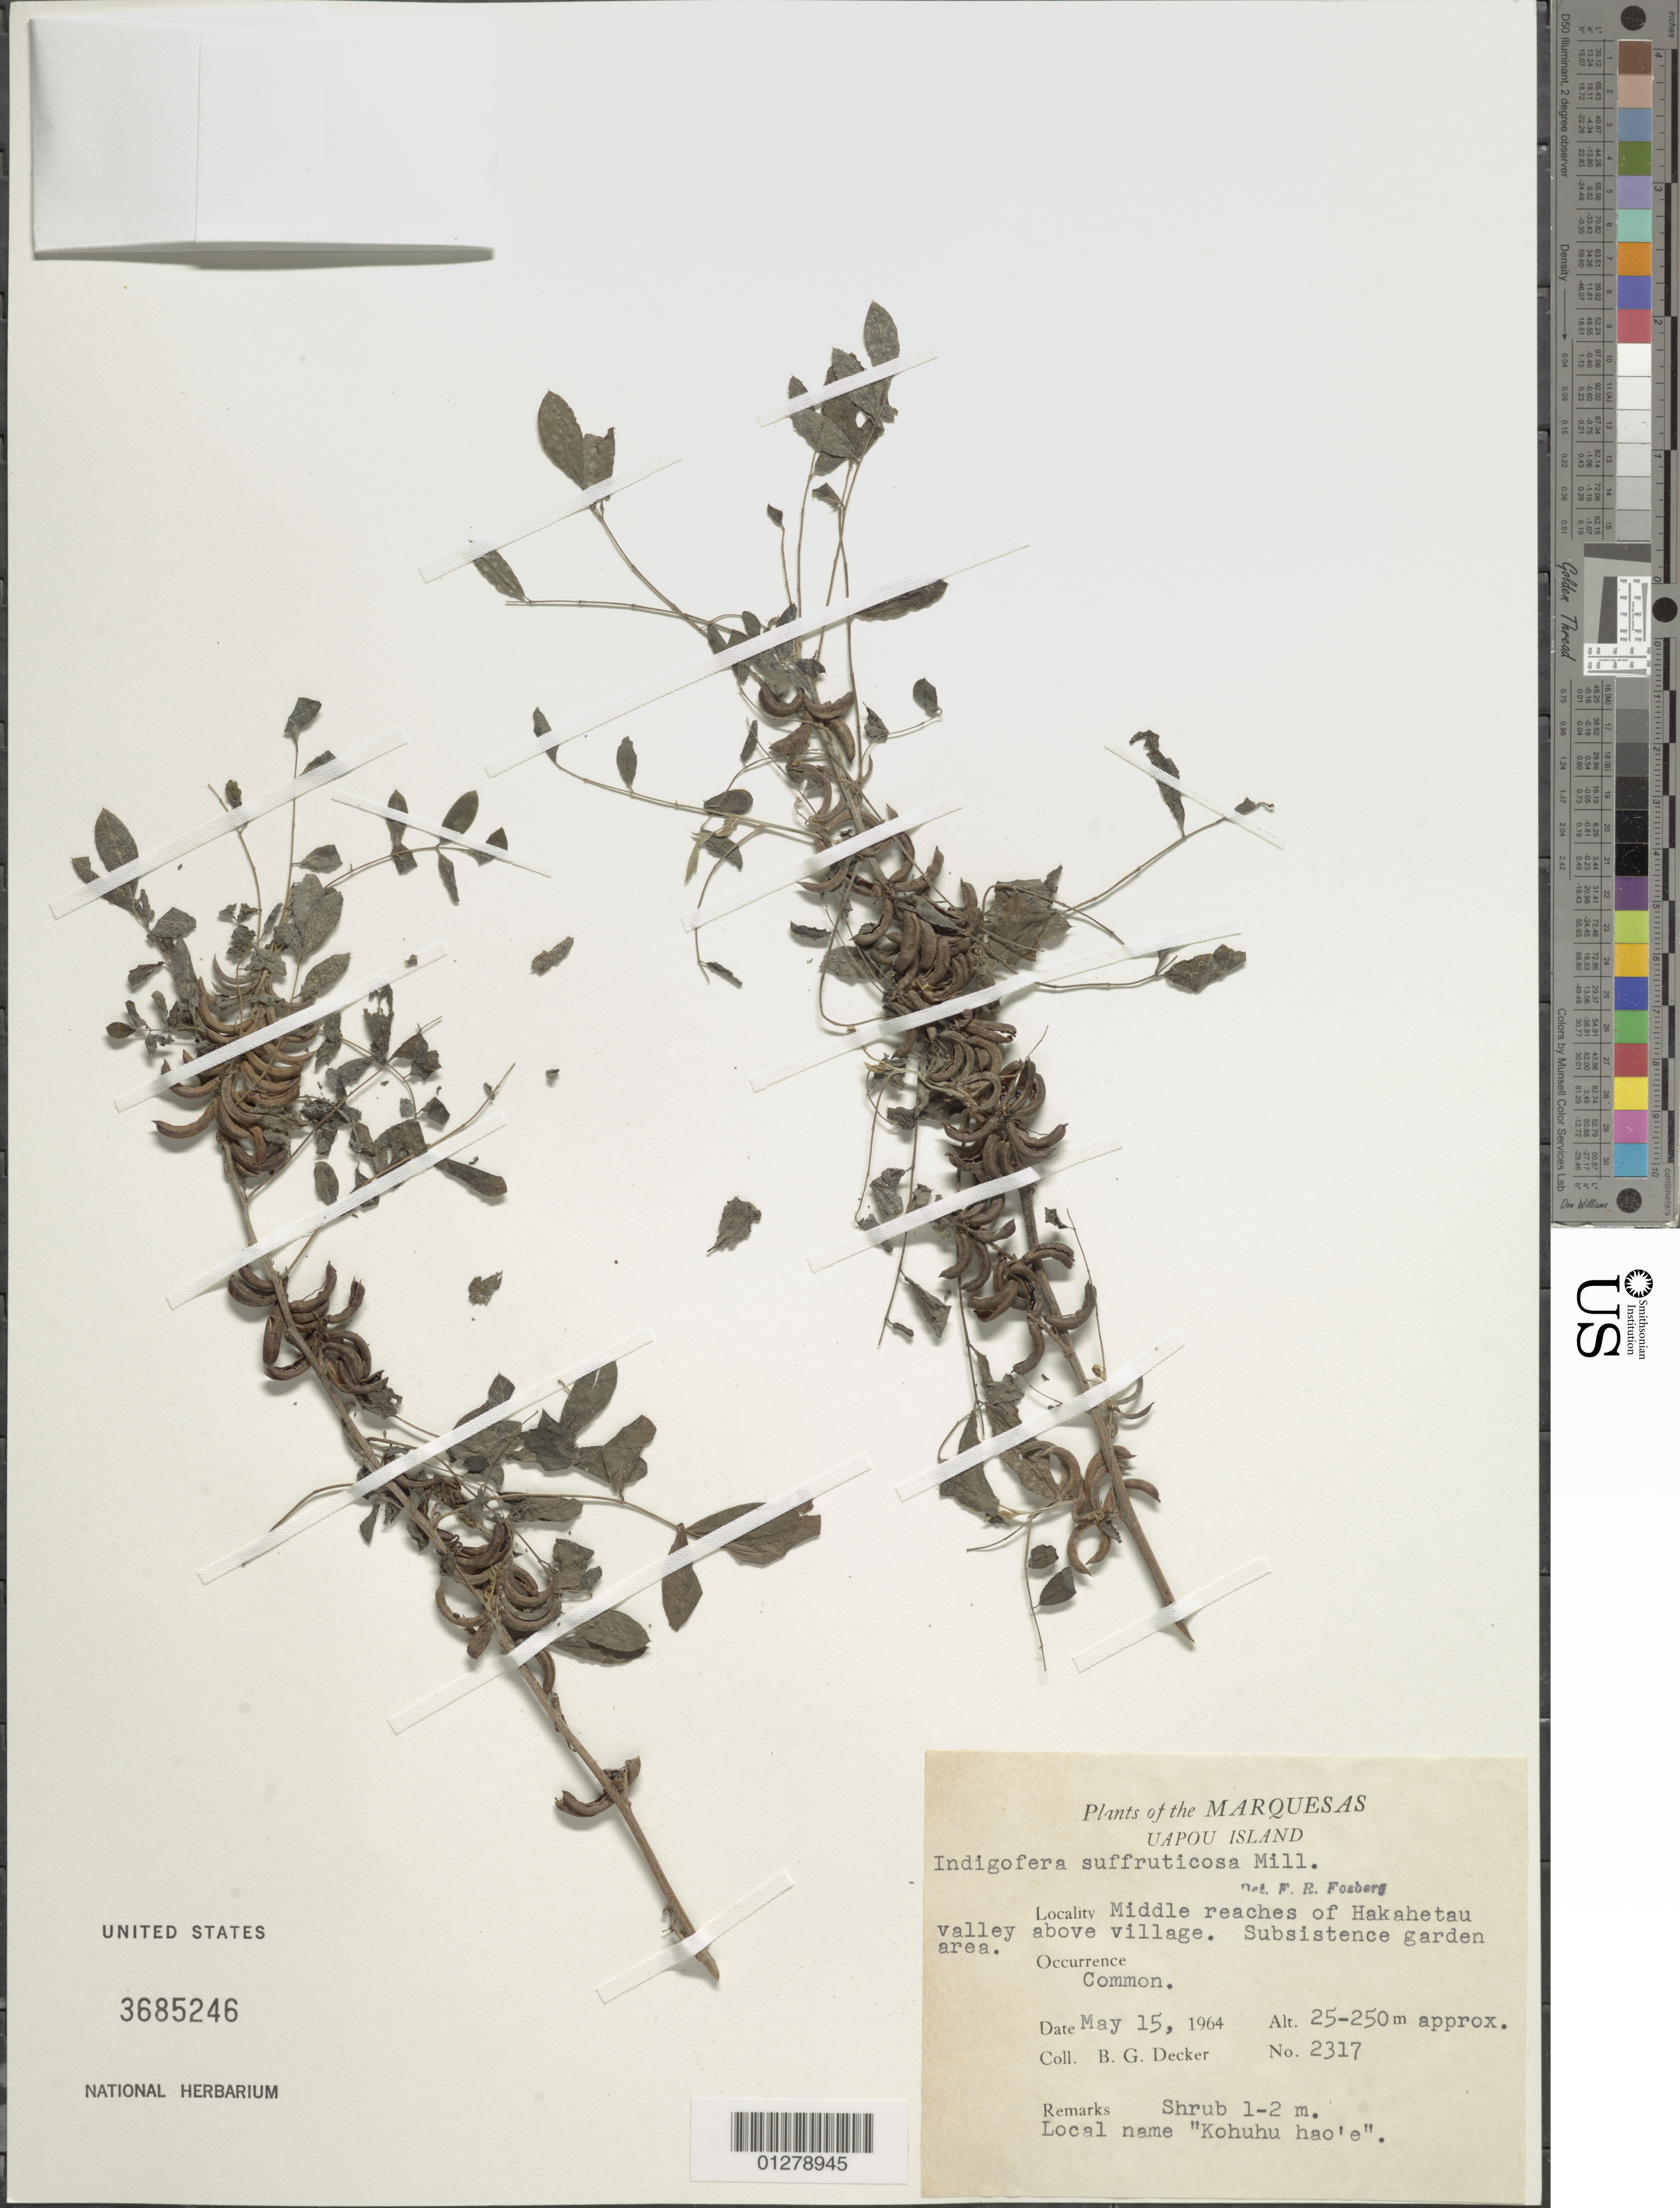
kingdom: Plantae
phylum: Tracheophyta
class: Magnoliopsida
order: Fabales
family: Fabaceae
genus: Indigofera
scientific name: Indigofera suffruticosa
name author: Mill.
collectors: B. G. Decker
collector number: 2317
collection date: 1964-04-15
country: French Polynesia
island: Ua Pou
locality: middle reaches of Hakahetau Valley above village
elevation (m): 25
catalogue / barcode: US 3685246